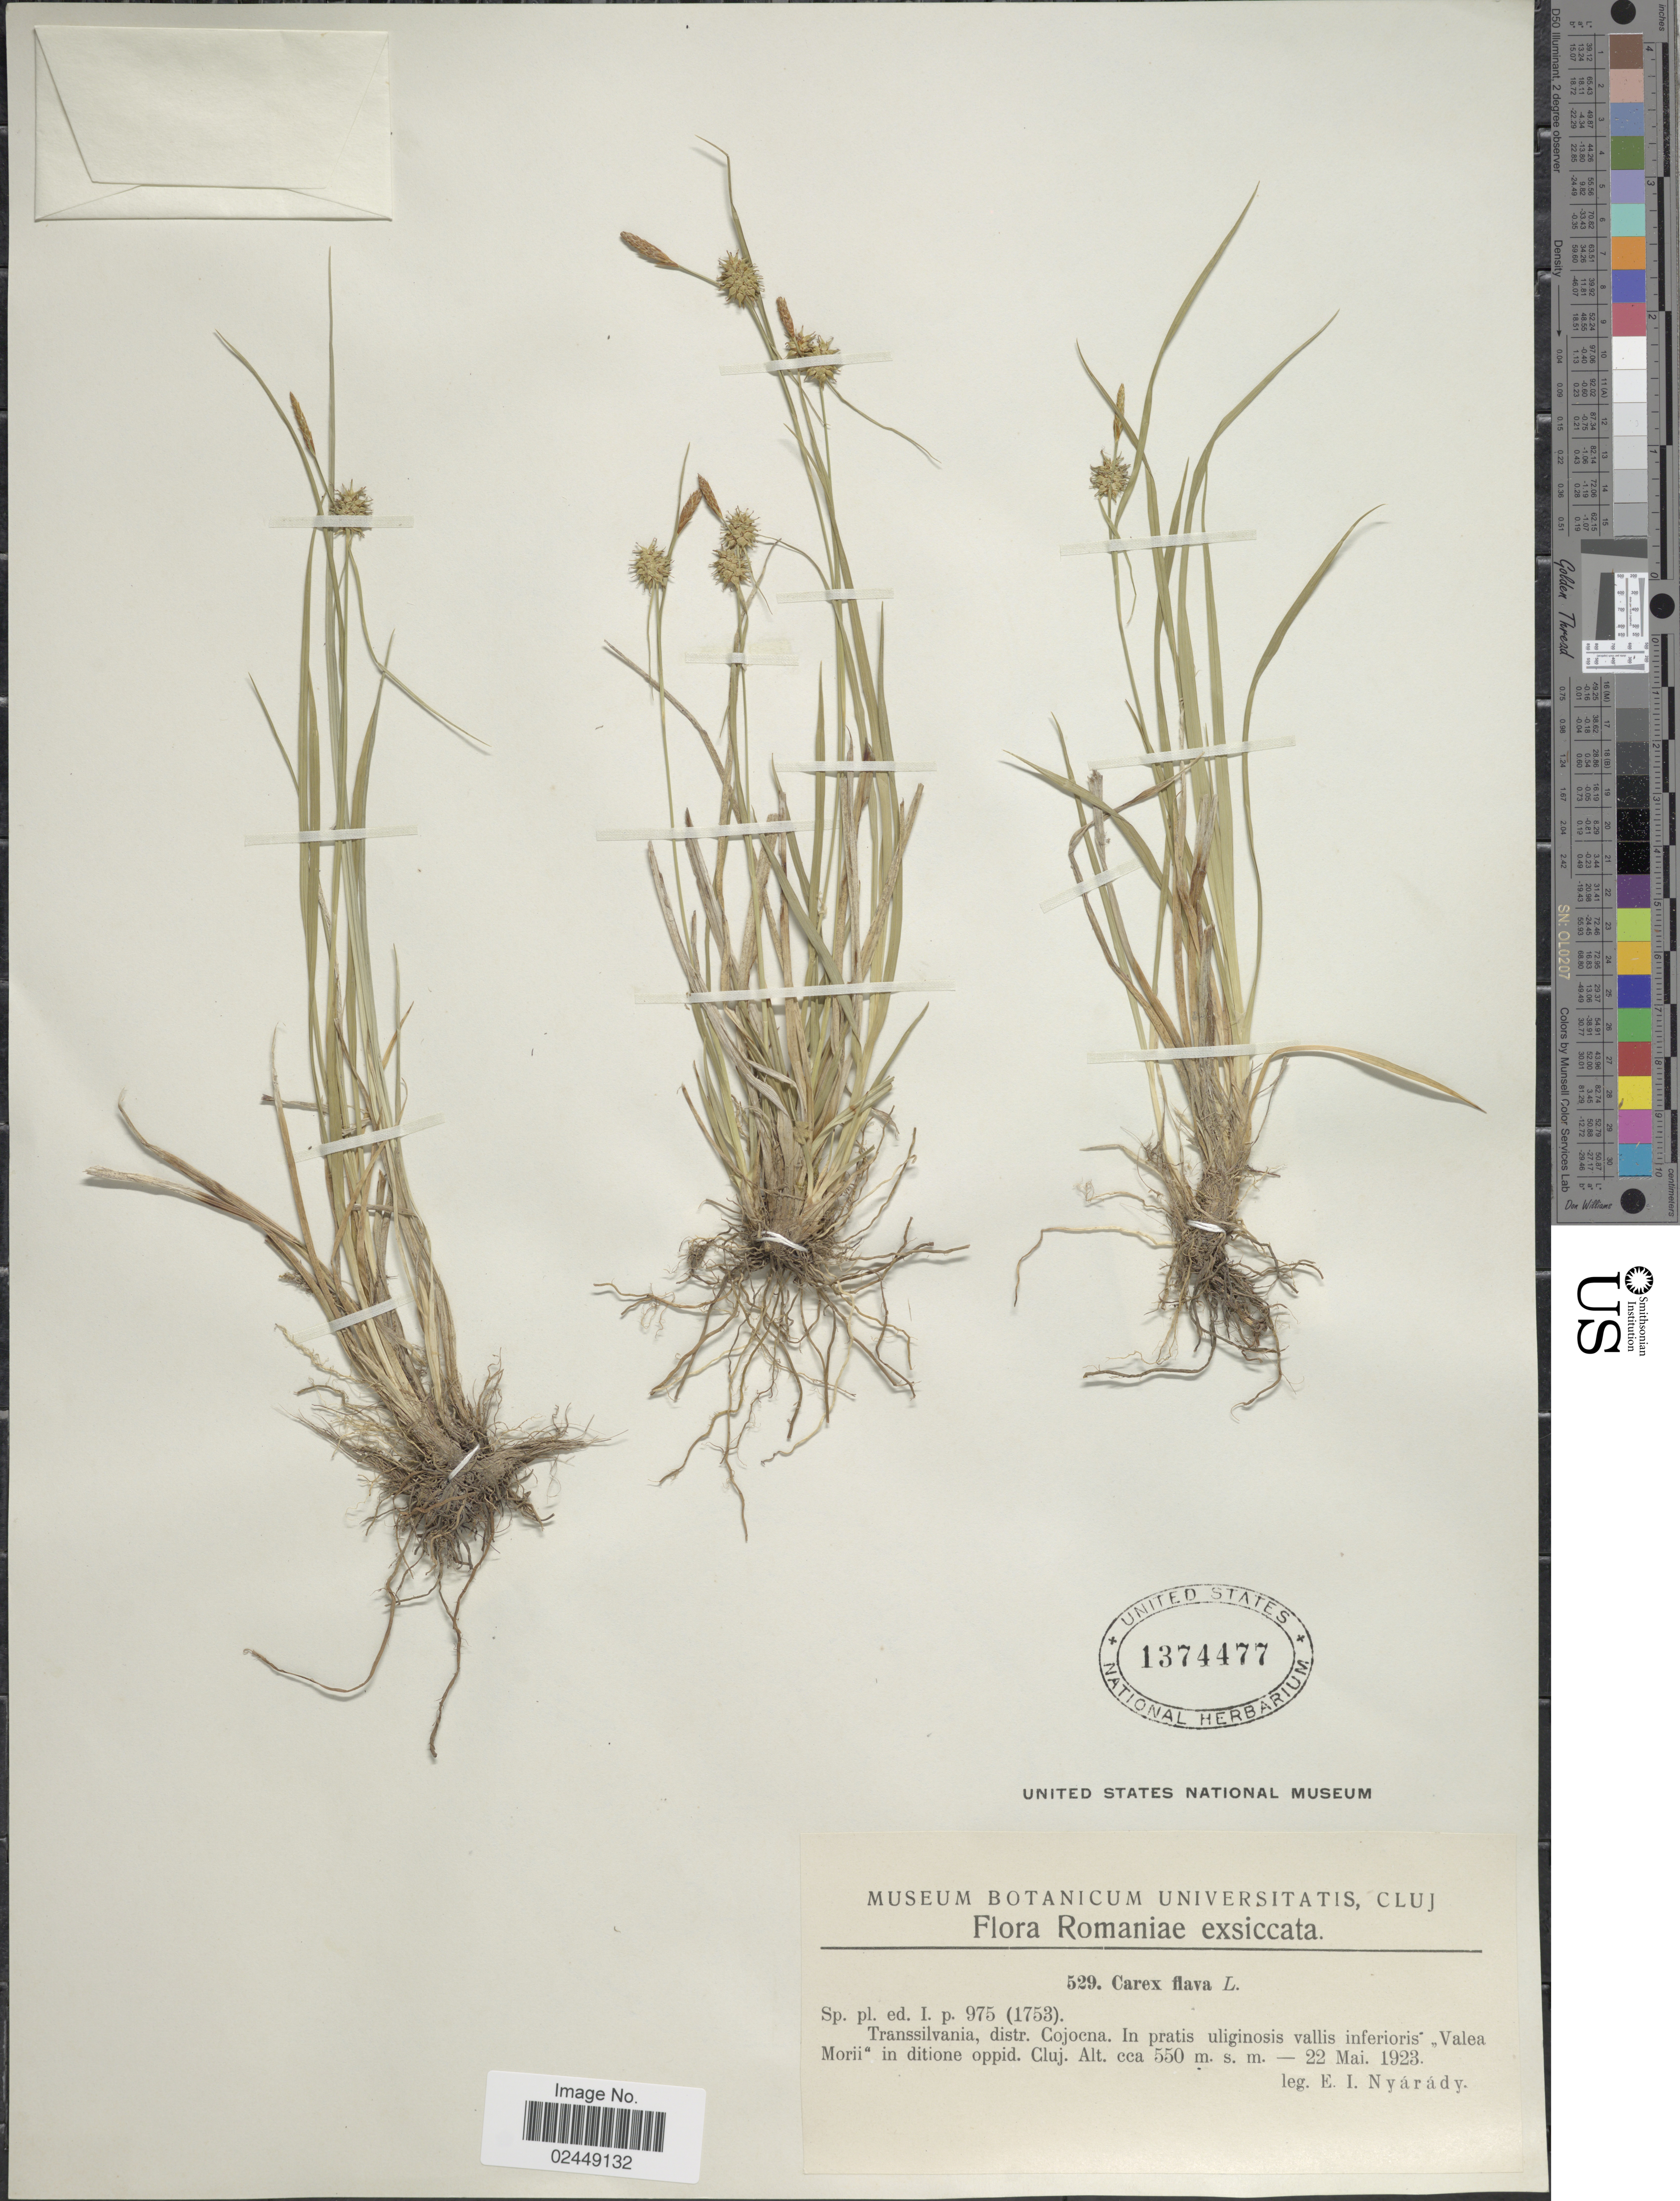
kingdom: Plantae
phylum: Tracheophyta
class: Liliopsida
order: Poales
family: Cyperaceae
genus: Carex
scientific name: Carex flava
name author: L.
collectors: E. Nyárády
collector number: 529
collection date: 1923-05-22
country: Romania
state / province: Cluj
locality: Transsilvania, distr. Cojocna. In pratis uliginosis vallis inferioris ,,Valea Morii' in ditione oppid Cluj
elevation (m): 550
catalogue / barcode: US 1374477